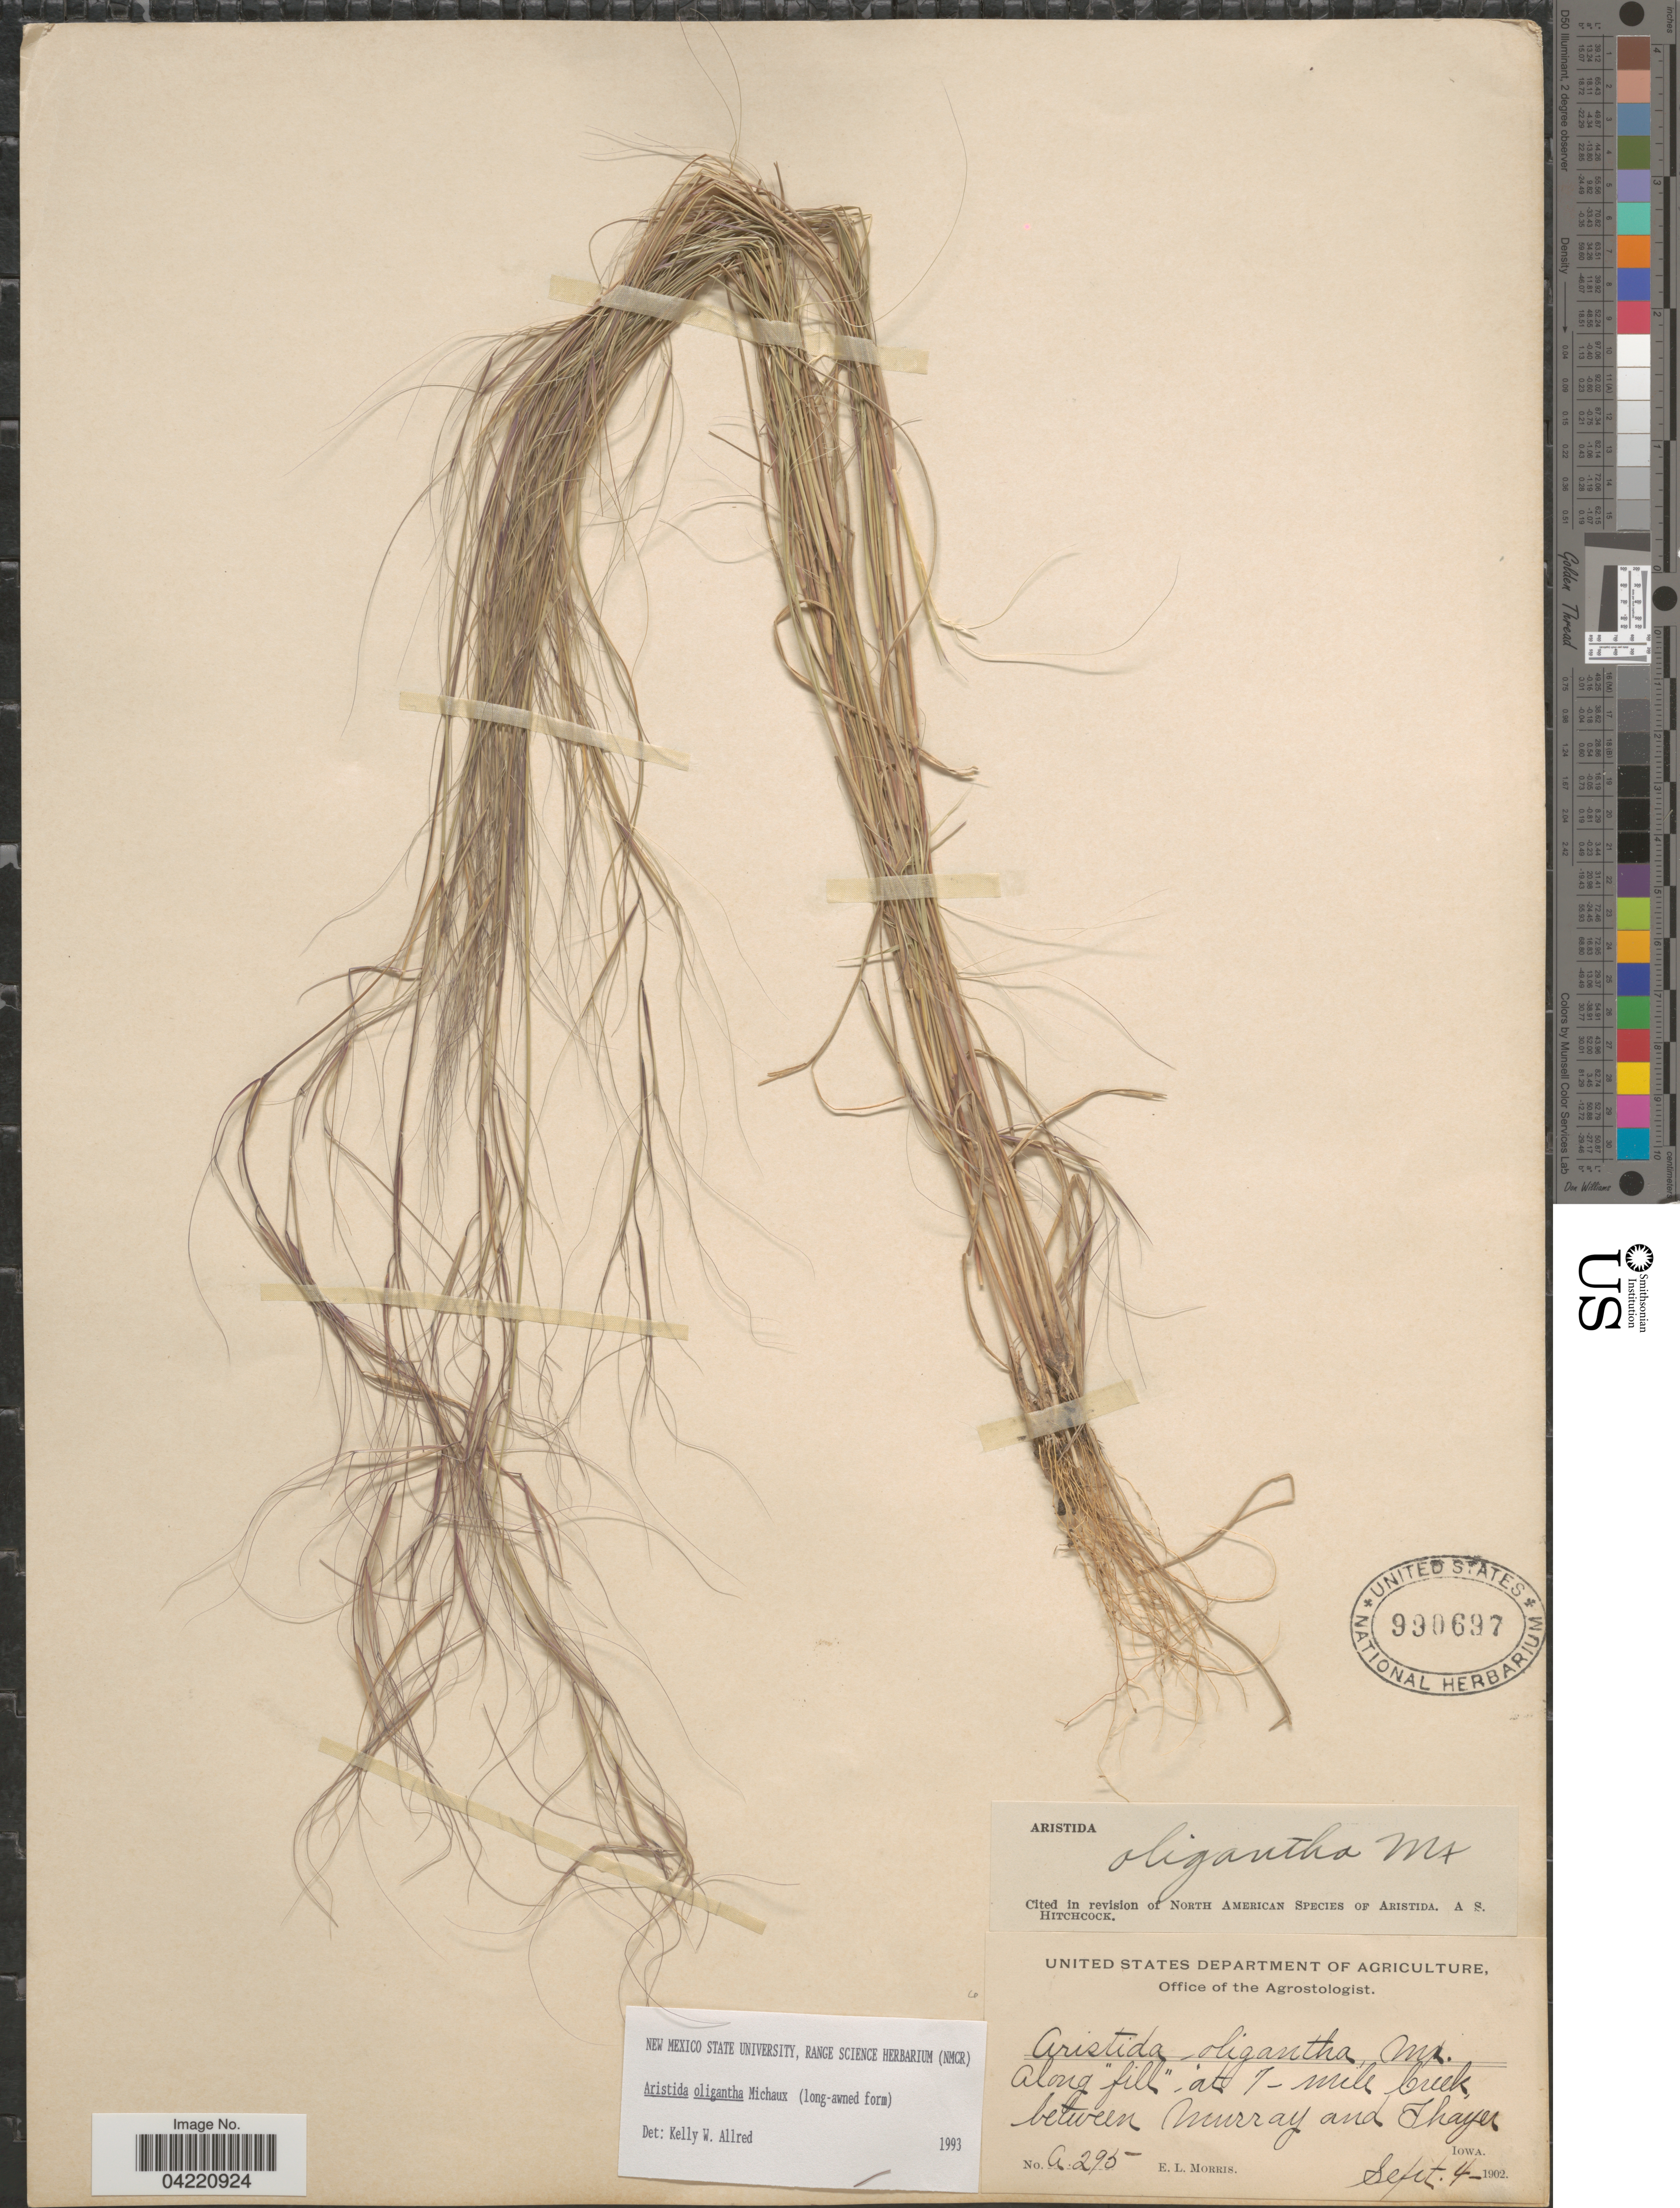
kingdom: Plantae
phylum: Tracheophyta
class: Liliopsida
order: Poales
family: Poaceae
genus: Aristida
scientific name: Aristida oligantha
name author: Michx.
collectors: E. Morris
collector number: A295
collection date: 1902-09-04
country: United States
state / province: Iowa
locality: Along "fill" at 7-mile Creek, between Murray and Thayer.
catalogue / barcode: US 990697